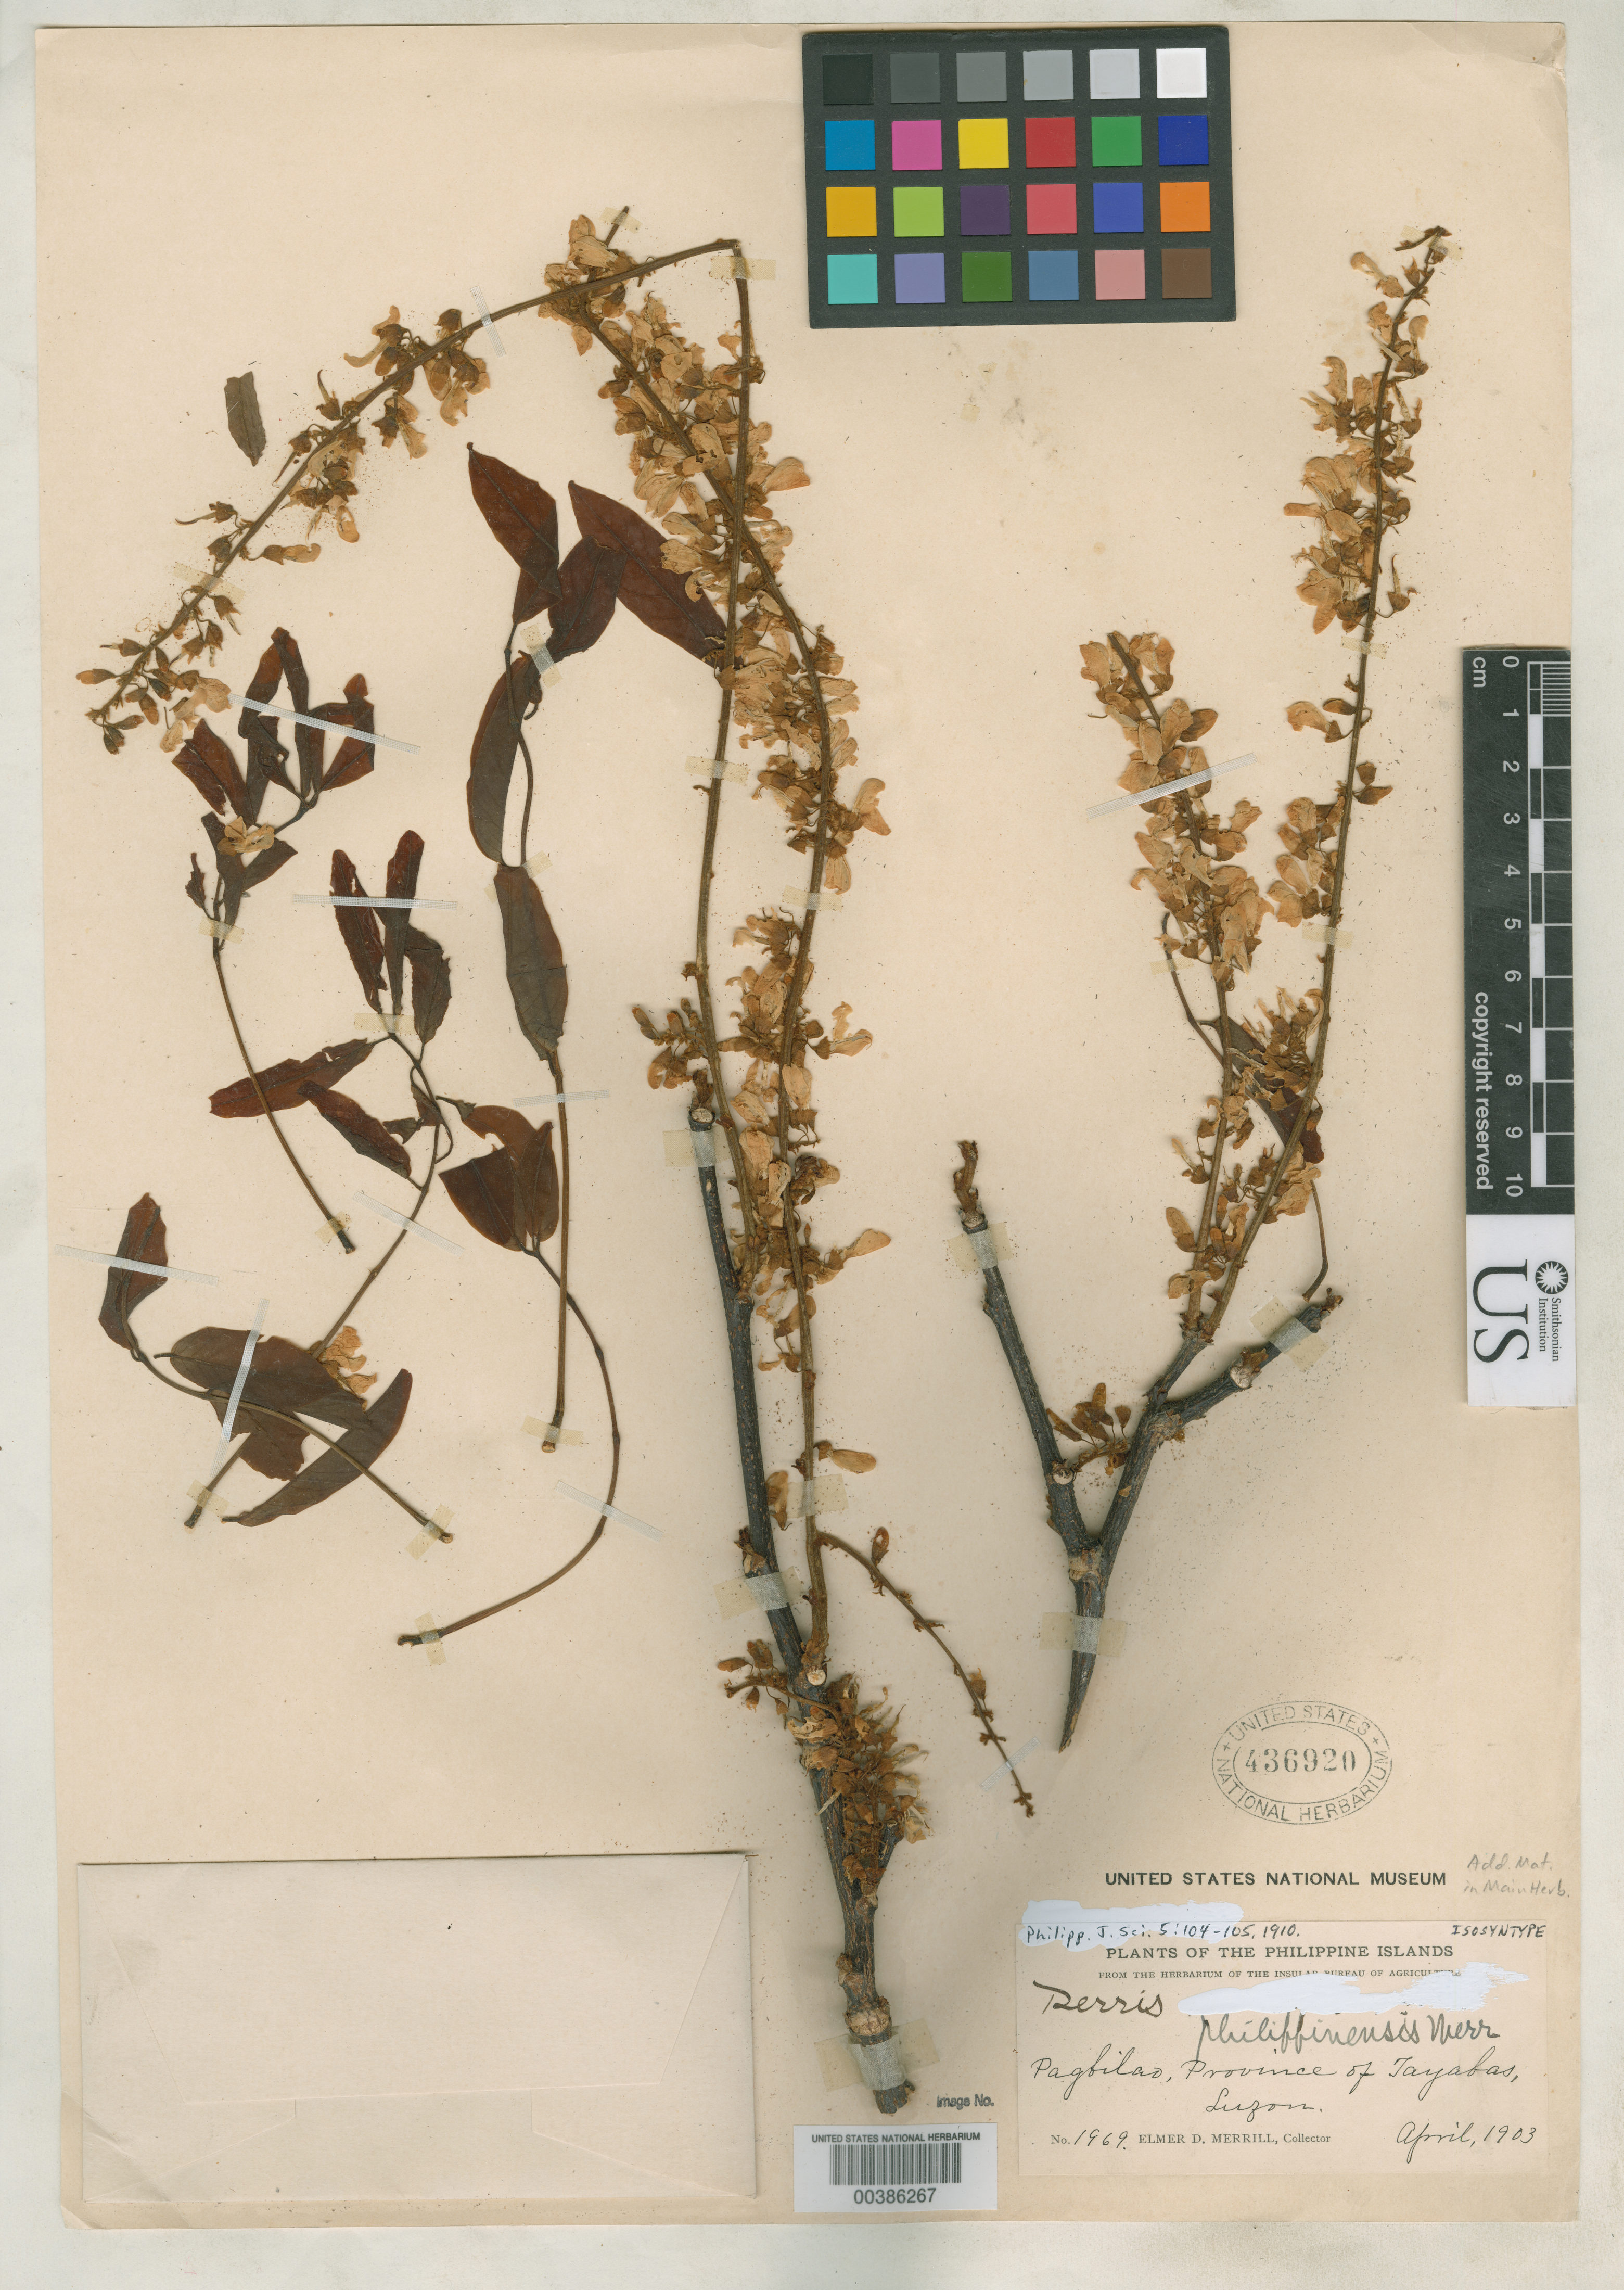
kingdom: Plantae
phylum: Tracheophyta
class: Magnoliopsida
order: Fabales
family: Fabaceae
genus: Derris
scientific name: Derris philippinensis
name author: Merr.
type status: Isosyntype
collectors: E. D. Merrill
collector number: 1969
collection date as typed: Apr 1903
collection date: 1903-04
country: Philippines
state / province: Calabarzon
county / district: Quezon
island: Luzon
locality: Pagbilao. Tayabas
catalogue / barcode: US 436920